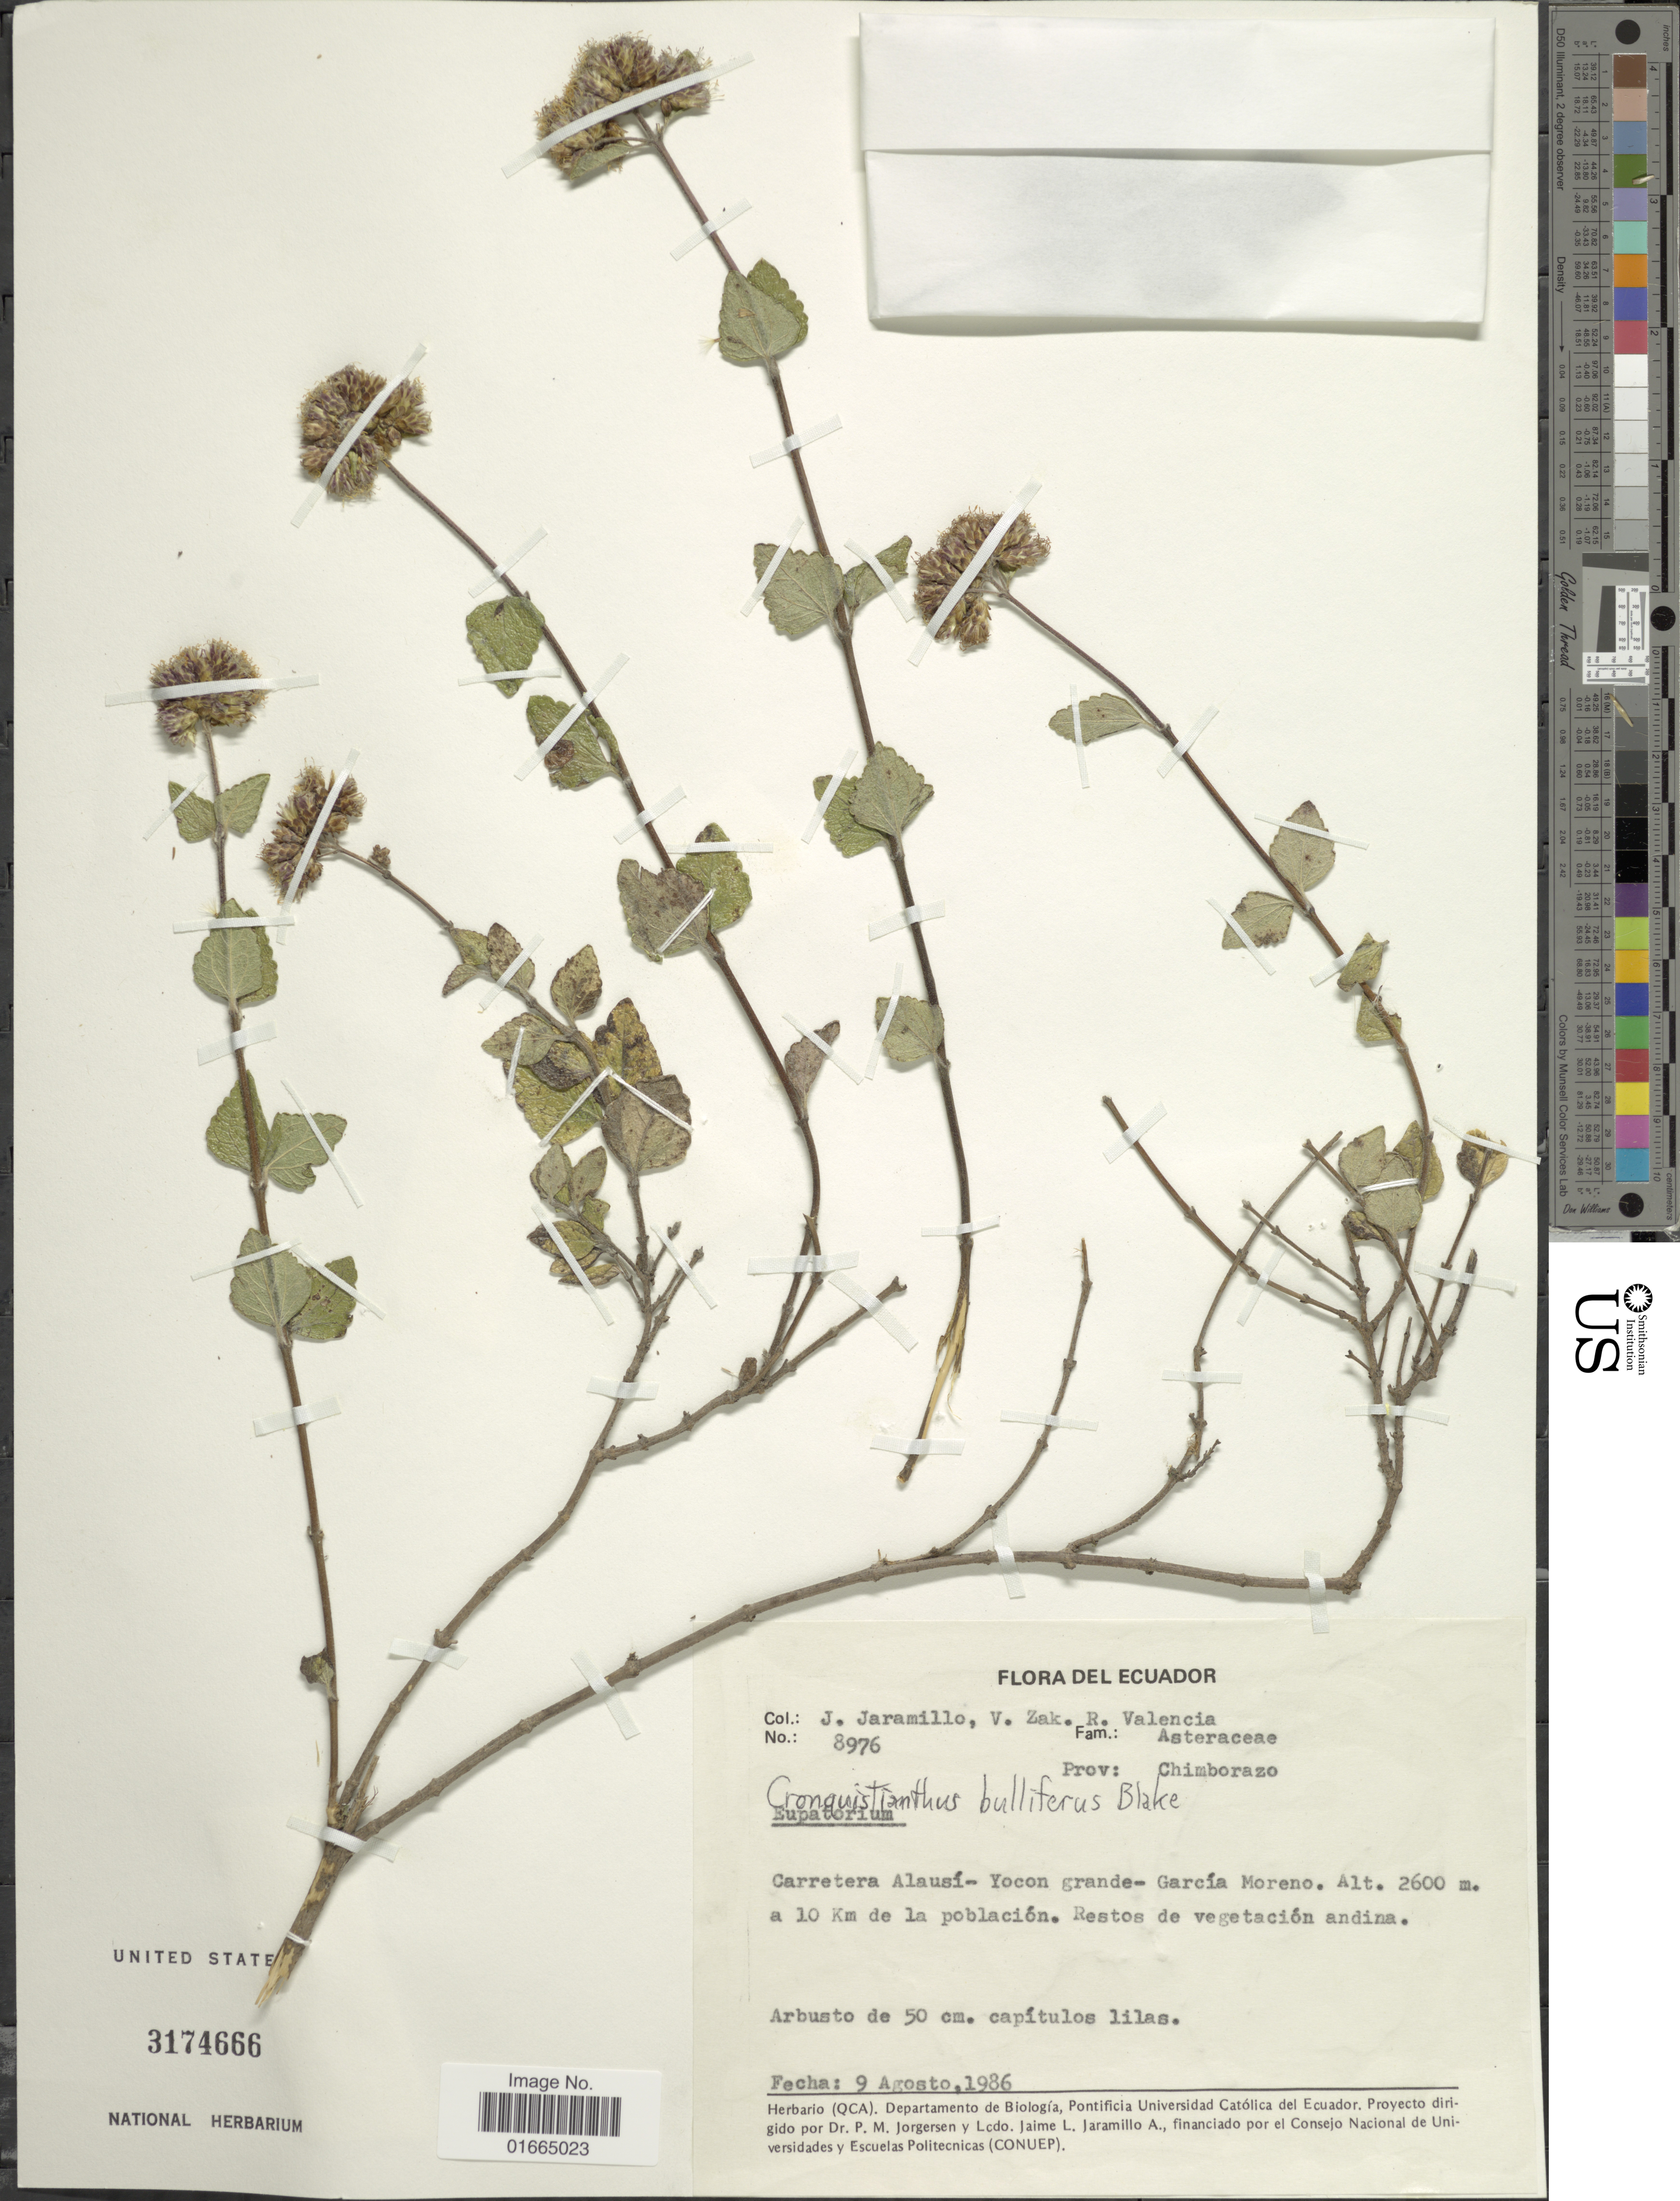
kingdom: Plantae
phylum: Tracheophyta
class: Magnoliopsida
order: Asterales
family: Asteraceae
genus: Cronquistianthus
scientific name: Cronquistianthus bulliferus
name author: (S.F. Blake) R.M. King & H. Rob.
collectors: J. Jaramillo, V. Zak & R. Valencia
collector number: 8976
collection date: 1986-08-09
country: Ecuador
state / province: Chimborazo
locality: Prov: Chimborazo. Carretera Alausí- Yocon grande - García Moreno. A 10 Km de la población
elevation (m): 2600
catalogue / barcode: US 3174666